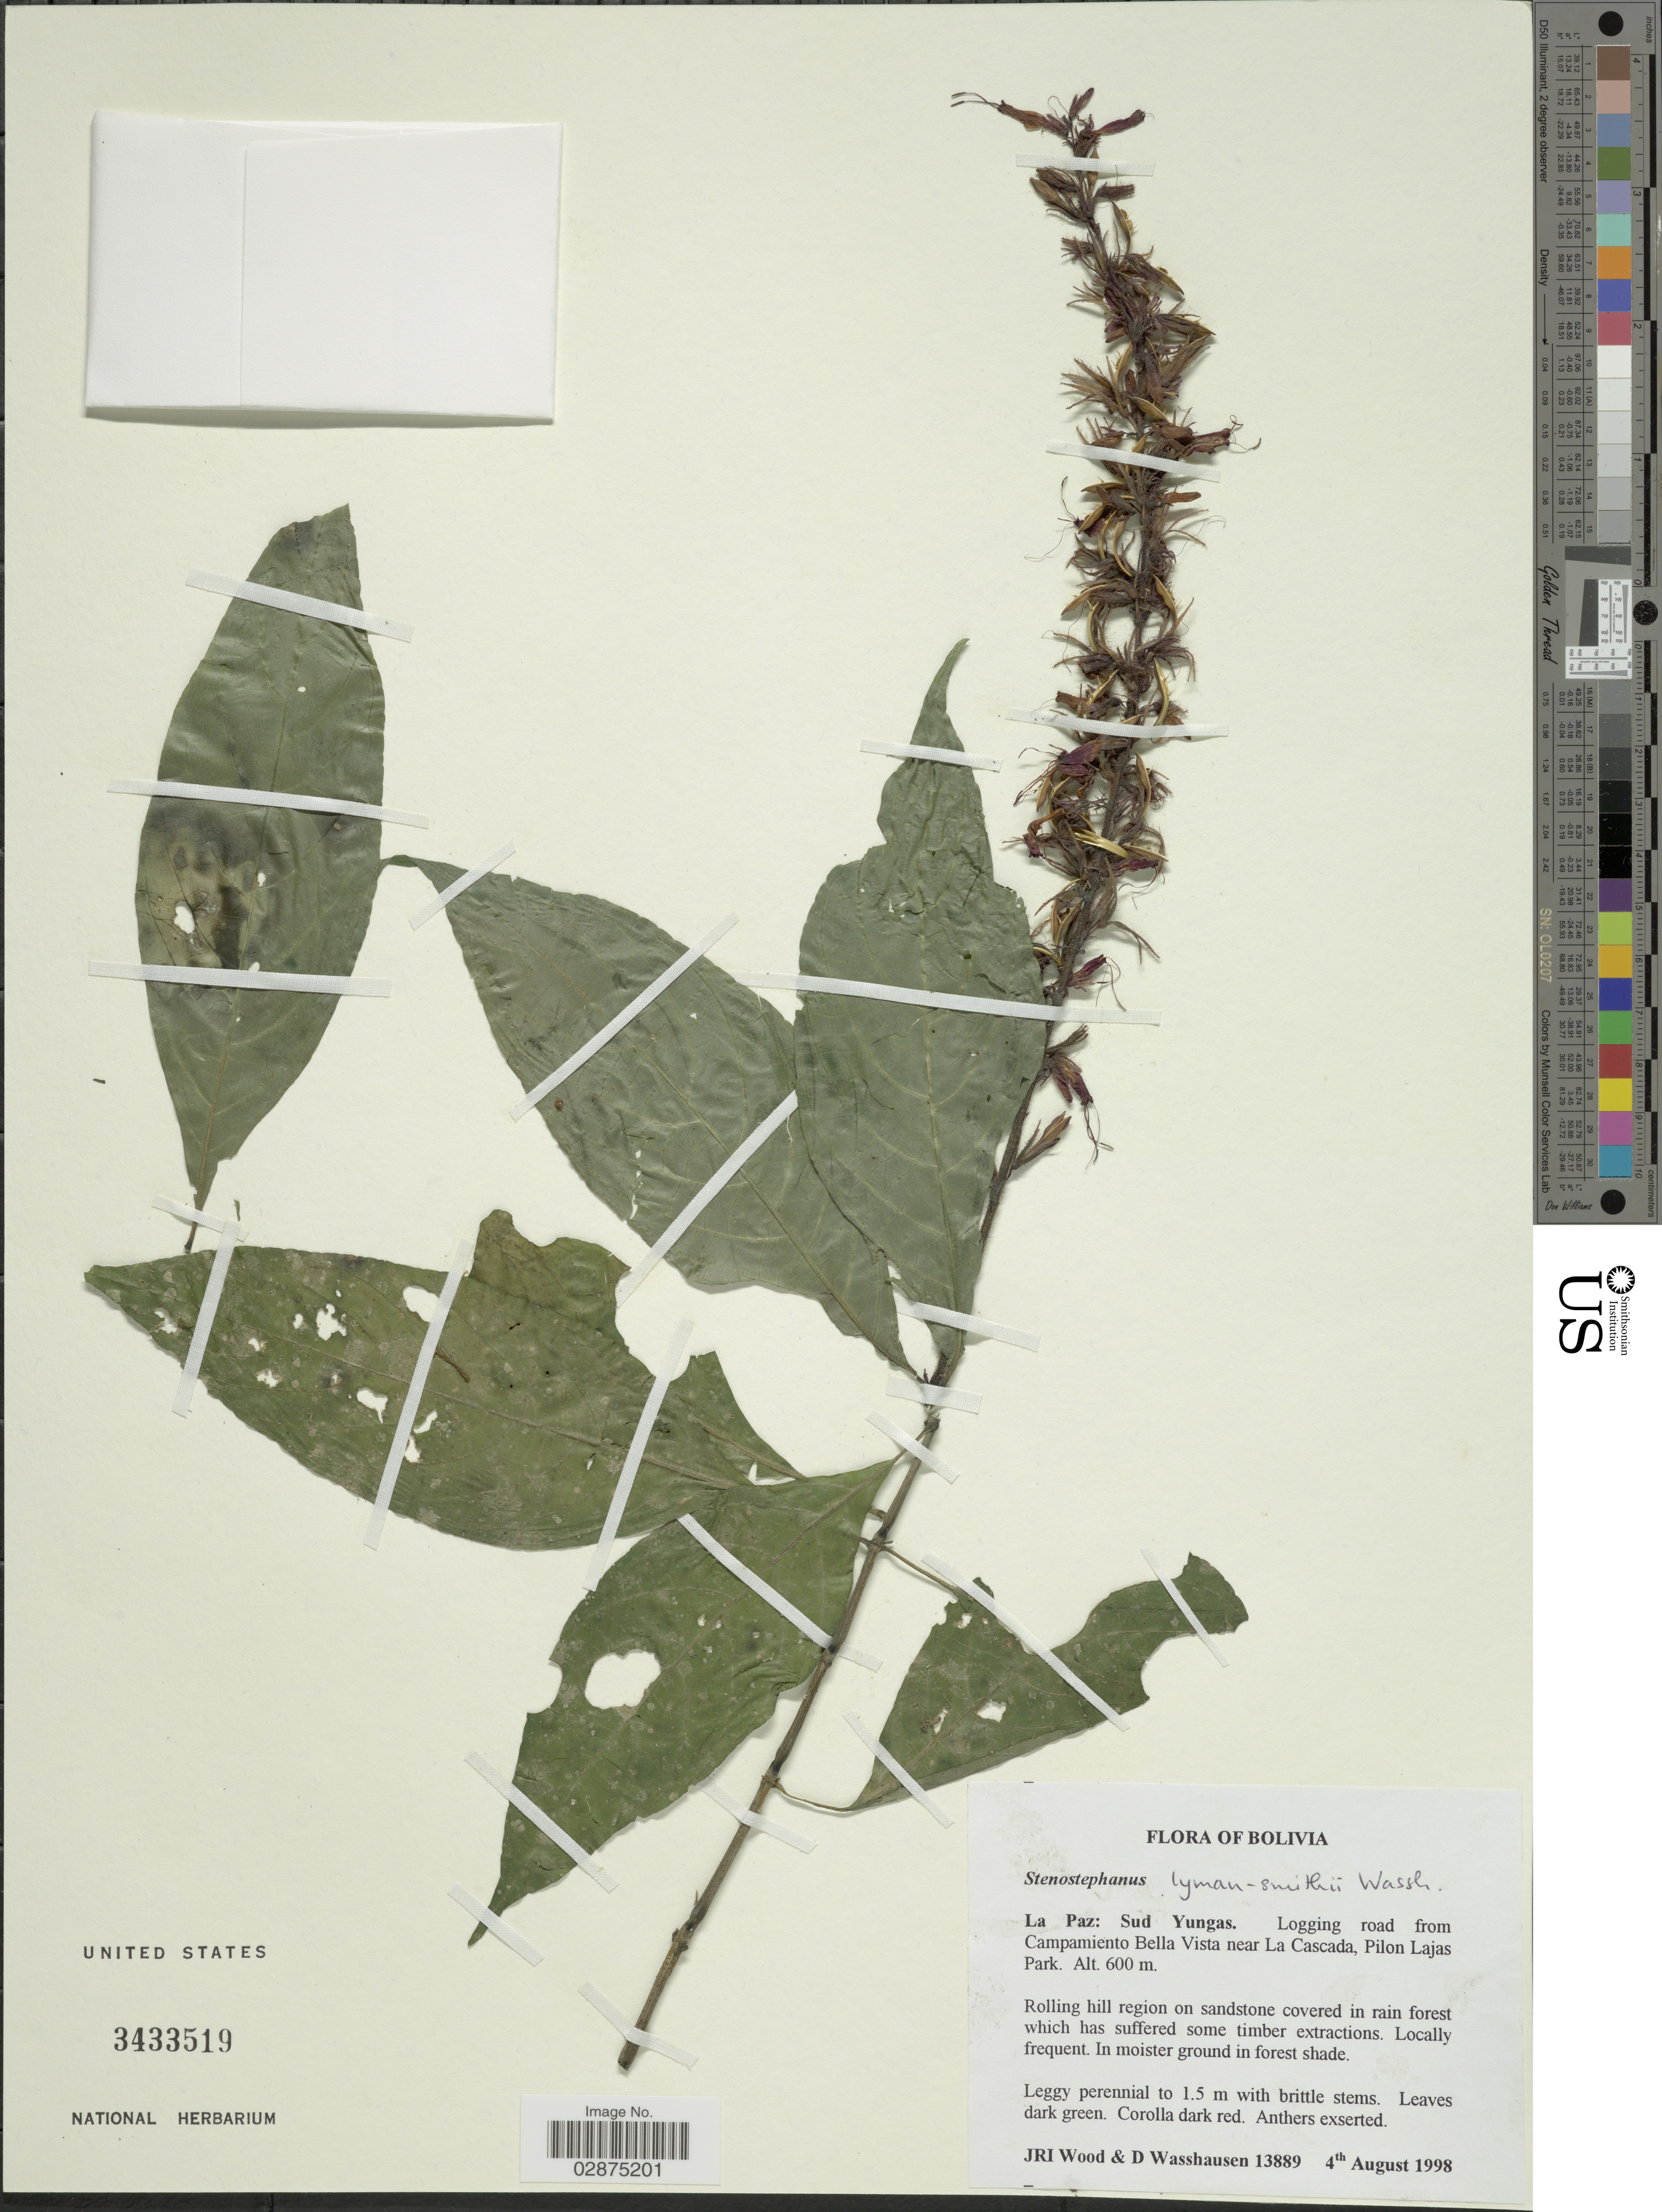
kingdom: Plantae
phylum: Tracheophyta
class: Magnoliopsida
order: Lamiales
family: Acanthaceae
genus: Stenostephanus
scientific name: Stenostephanus lyman-smithii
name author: Wassh.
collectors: J. R. I. Wood & D. C. Wasshausen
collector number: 13889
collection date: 1998-08-04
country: Bolivia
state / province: La Paz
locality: Sud Yungas. Logging road from Campamiento Bella Vista near La Cascada, Pilon Lajas Park.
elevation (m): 600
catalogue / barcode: US 3433519